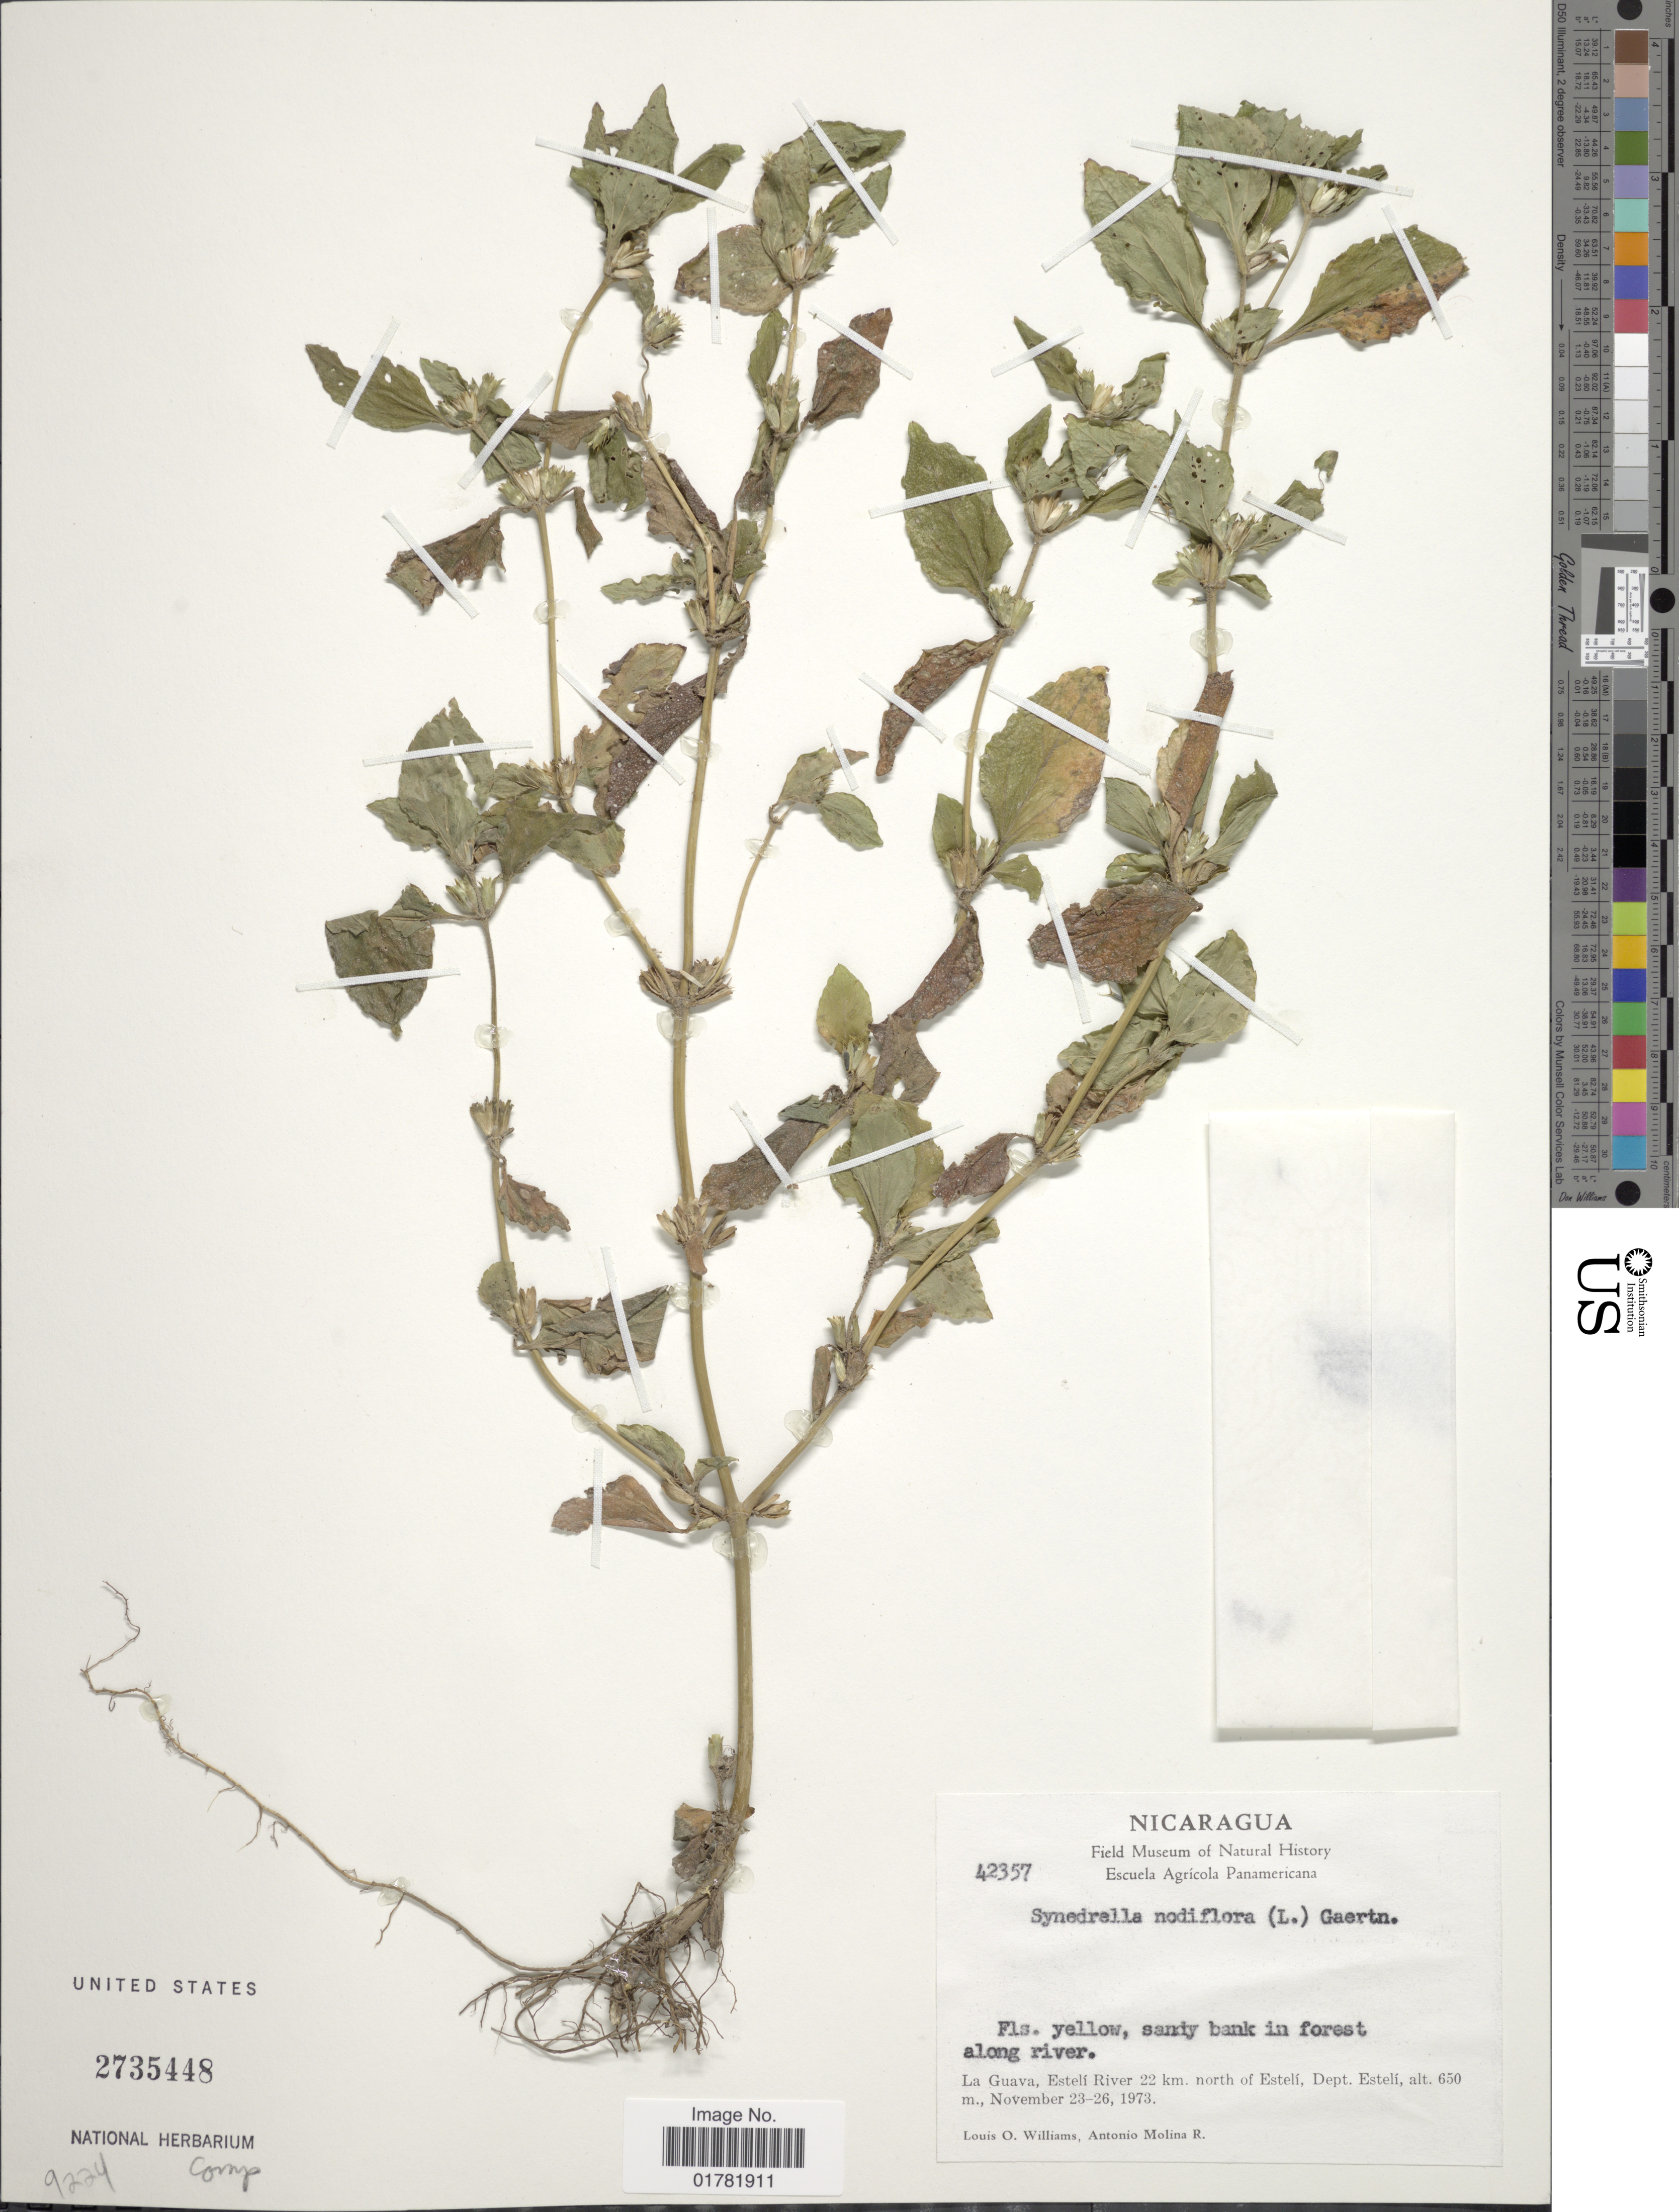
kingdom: Plantae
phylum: Tracheophyta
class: Magnoliopsida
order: Asterales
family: Asteraceae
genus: Synedrella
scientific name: Synedrella nodiflora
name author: (L.) Gaertn.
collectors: L. O. Williams & A. Molina R.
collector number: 42357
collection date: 1973-11-23/1973-11-26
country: Nicaragua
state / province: Esteli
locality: Sandy bank in forest along river, La Guava, Estelí River 22 km north of Estelí, Dept Estelí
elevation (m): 650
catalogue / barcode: US 2735448